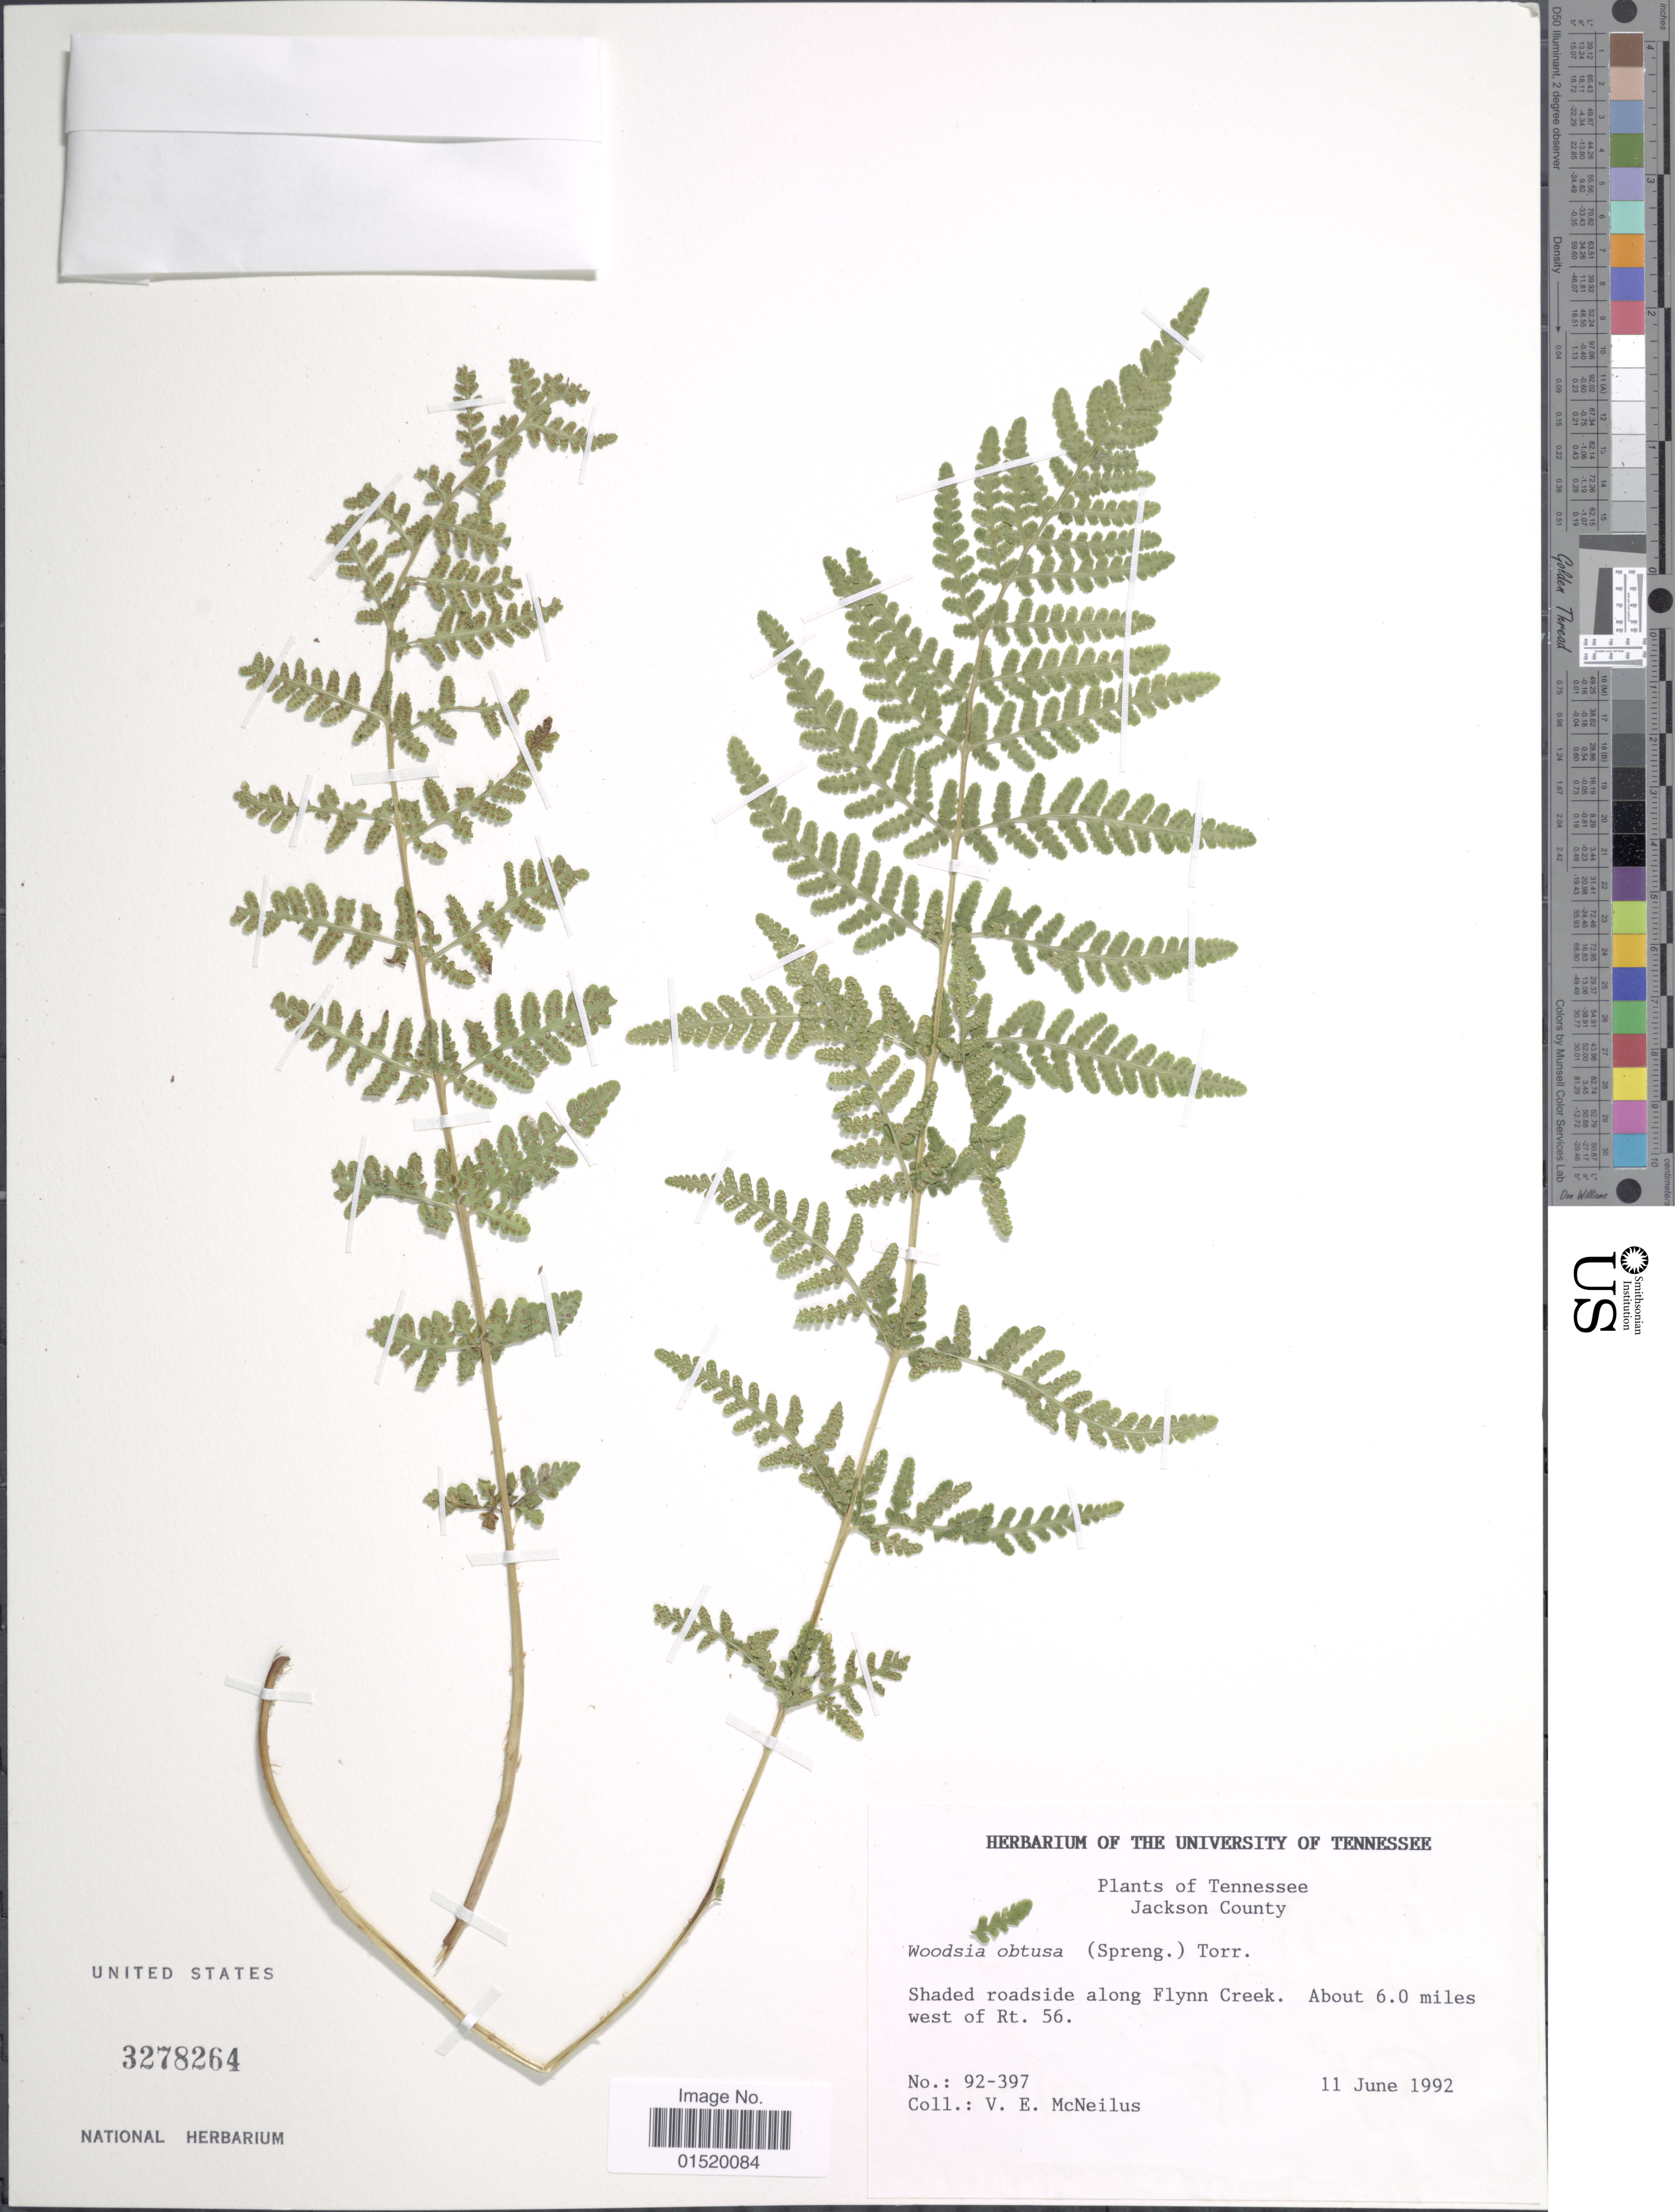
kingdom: Plantae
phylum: Tracheophyta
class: Polypodiopsida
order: Polypodiales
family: Woodsiaceae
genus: Woodsia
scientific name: Woodsia obtusa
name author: (Spreng.) Torr.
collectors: V. Mcneilus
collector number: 92-397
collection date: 1992-06-11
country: United States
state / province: Tennessee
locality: Jackson, County, Shaded roadside along Flynn Creek. About 6.0 miles west of Rt. 56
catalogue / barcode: US 3278264